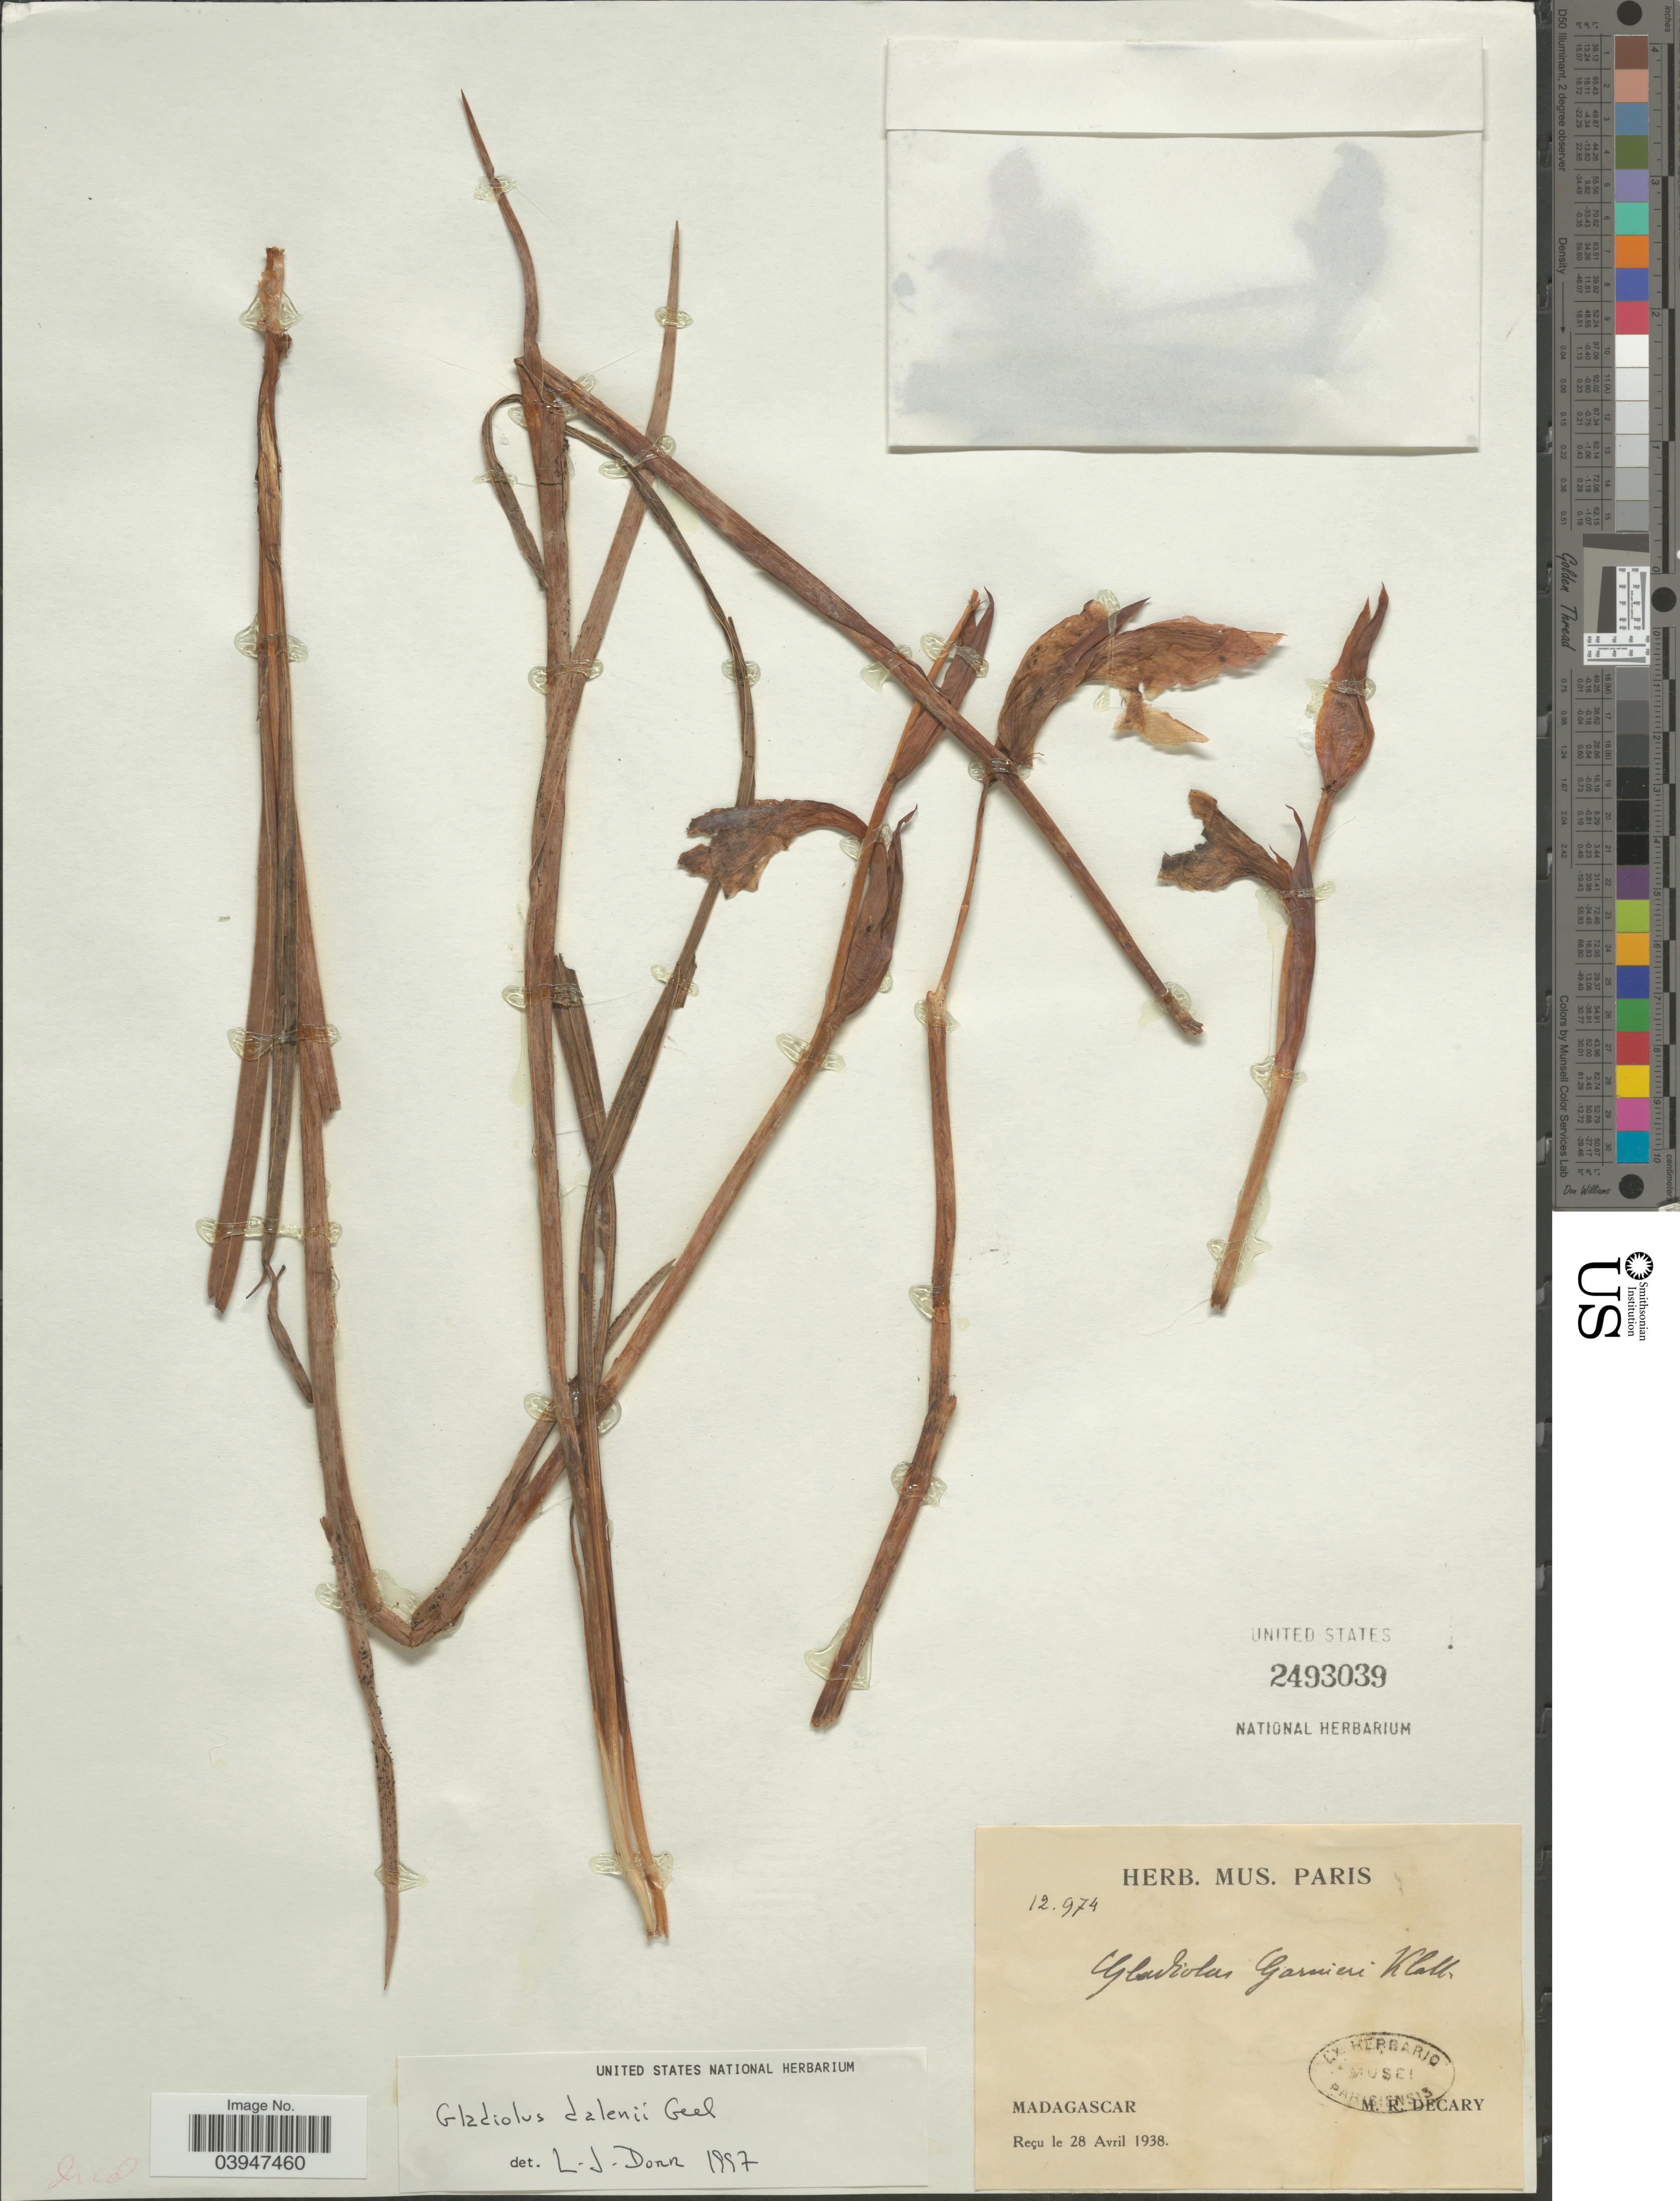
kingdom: Plantae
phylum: Tracheophyta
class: Liliopsida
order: Asparagales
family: Iridaceae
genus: Gladiolus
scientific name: Gladiolus dalenii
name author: Van Geel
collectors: R. Decary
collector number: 12974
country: Madagascar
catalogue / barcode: US 2493039